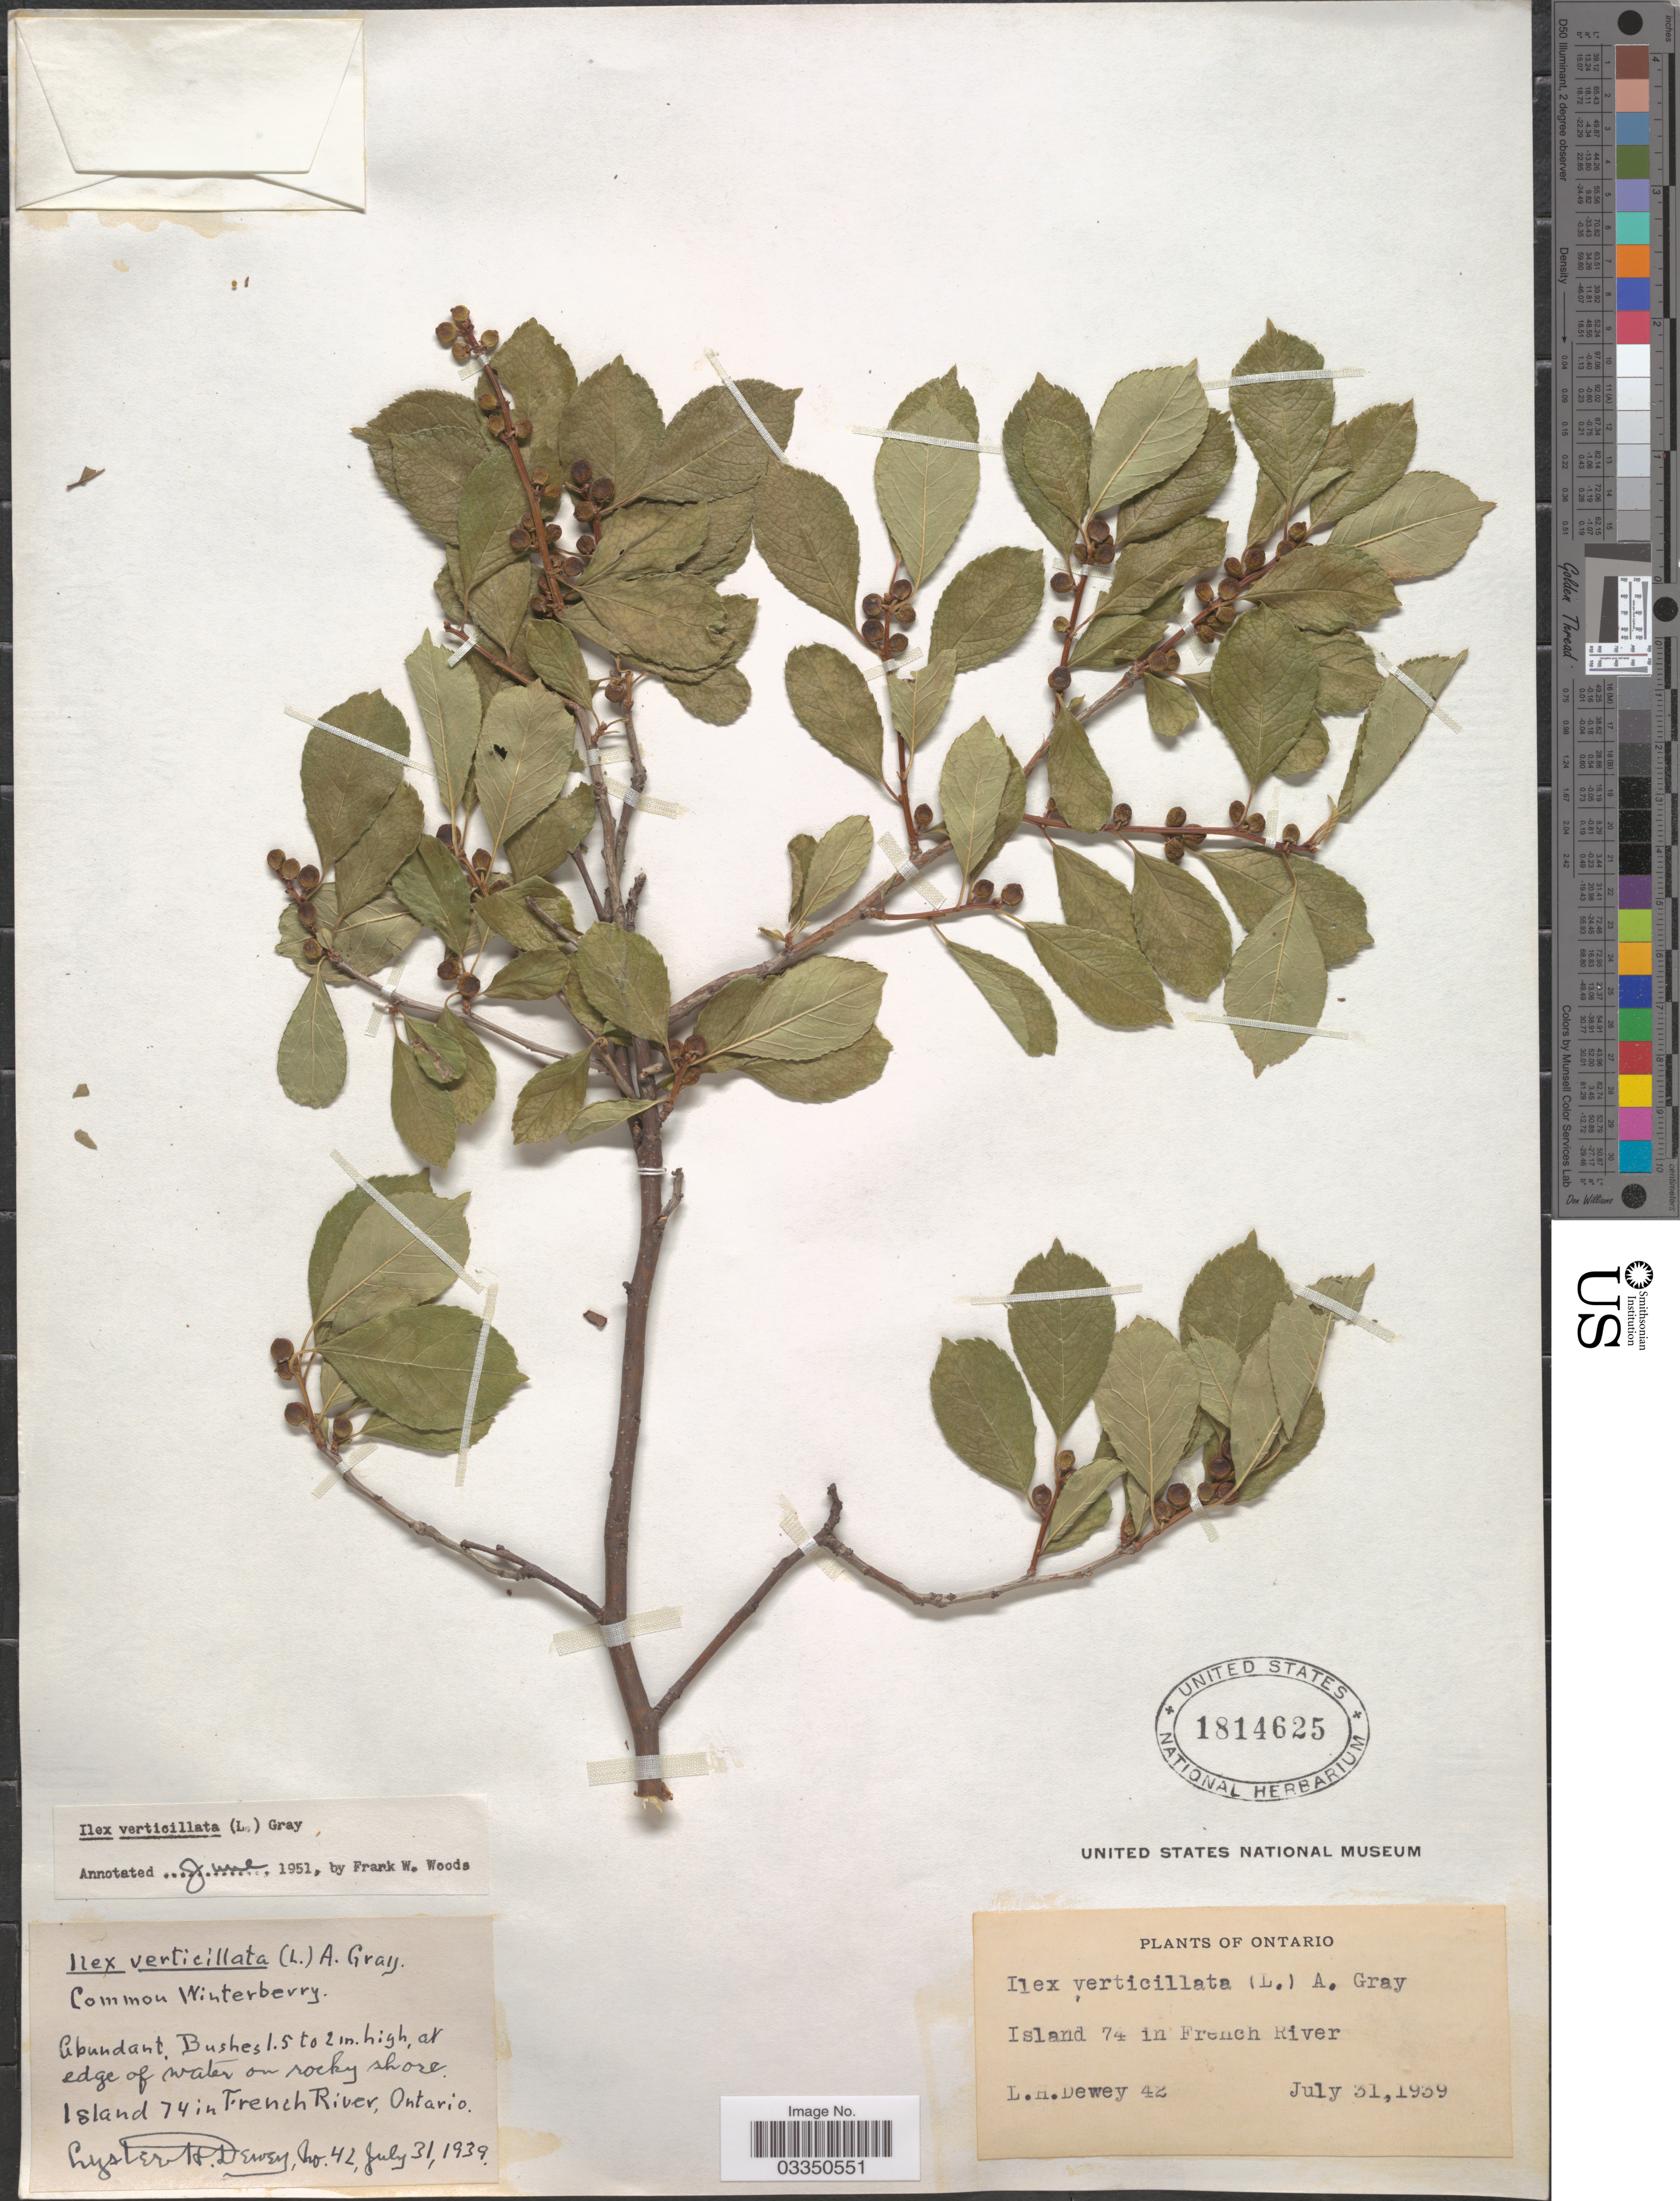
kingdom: Plantae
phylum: Tracheophyta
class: Magnoliopsida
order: Aquifoliales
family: Aquifoliaceae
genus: Ilex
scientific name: Ilex verticillata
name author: (L.) A. Gray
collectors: L. H. Dewey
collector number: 42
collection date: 1939-07-31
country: Canada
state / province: Ontario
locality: Island 74 in French River.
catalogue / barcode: US 1814625